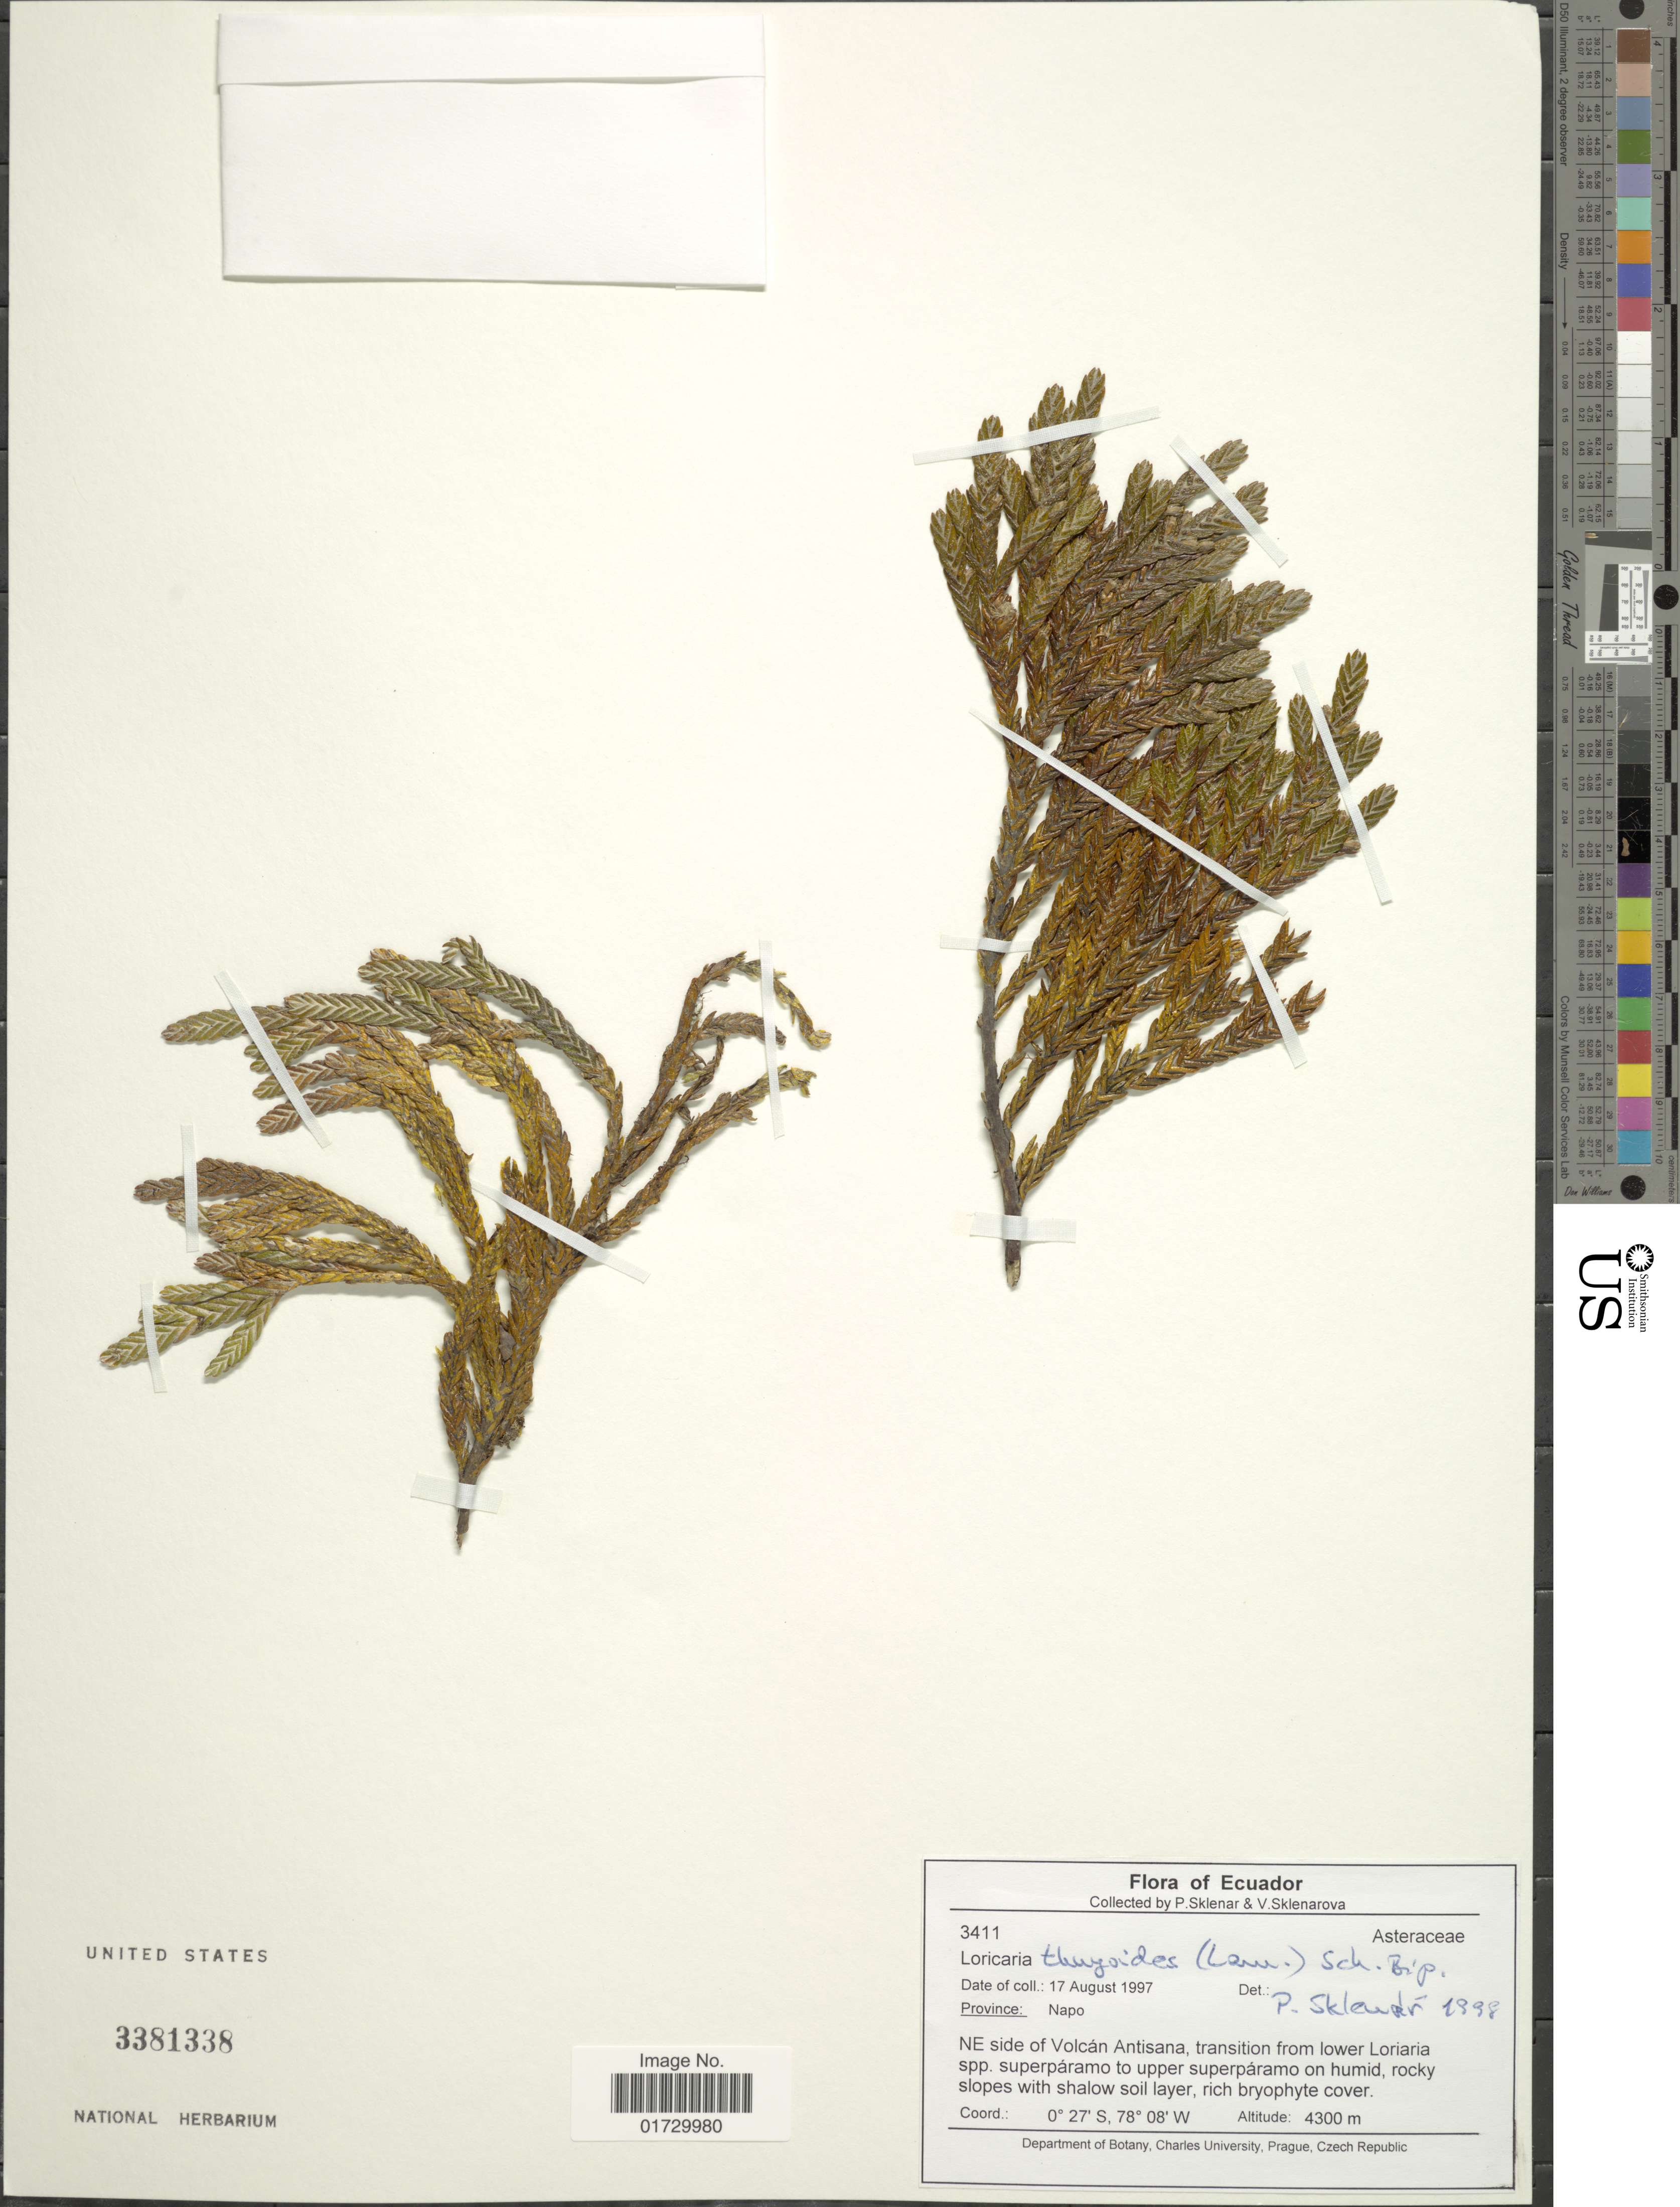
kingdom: Plantae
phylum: Tracheophyta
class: Magnoliopsida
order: Asterales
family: Asteraceae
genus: Loricaria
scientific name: Loricaria thuyoides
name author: (Lam.) Sch. Bip.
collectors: P. Sklenár & V. Kosteckova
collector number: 3411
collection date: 1997-08-17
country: Ecuador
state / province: Napo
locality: NE side of Volcan Antisana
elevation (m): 4300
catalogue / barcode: US 3381338